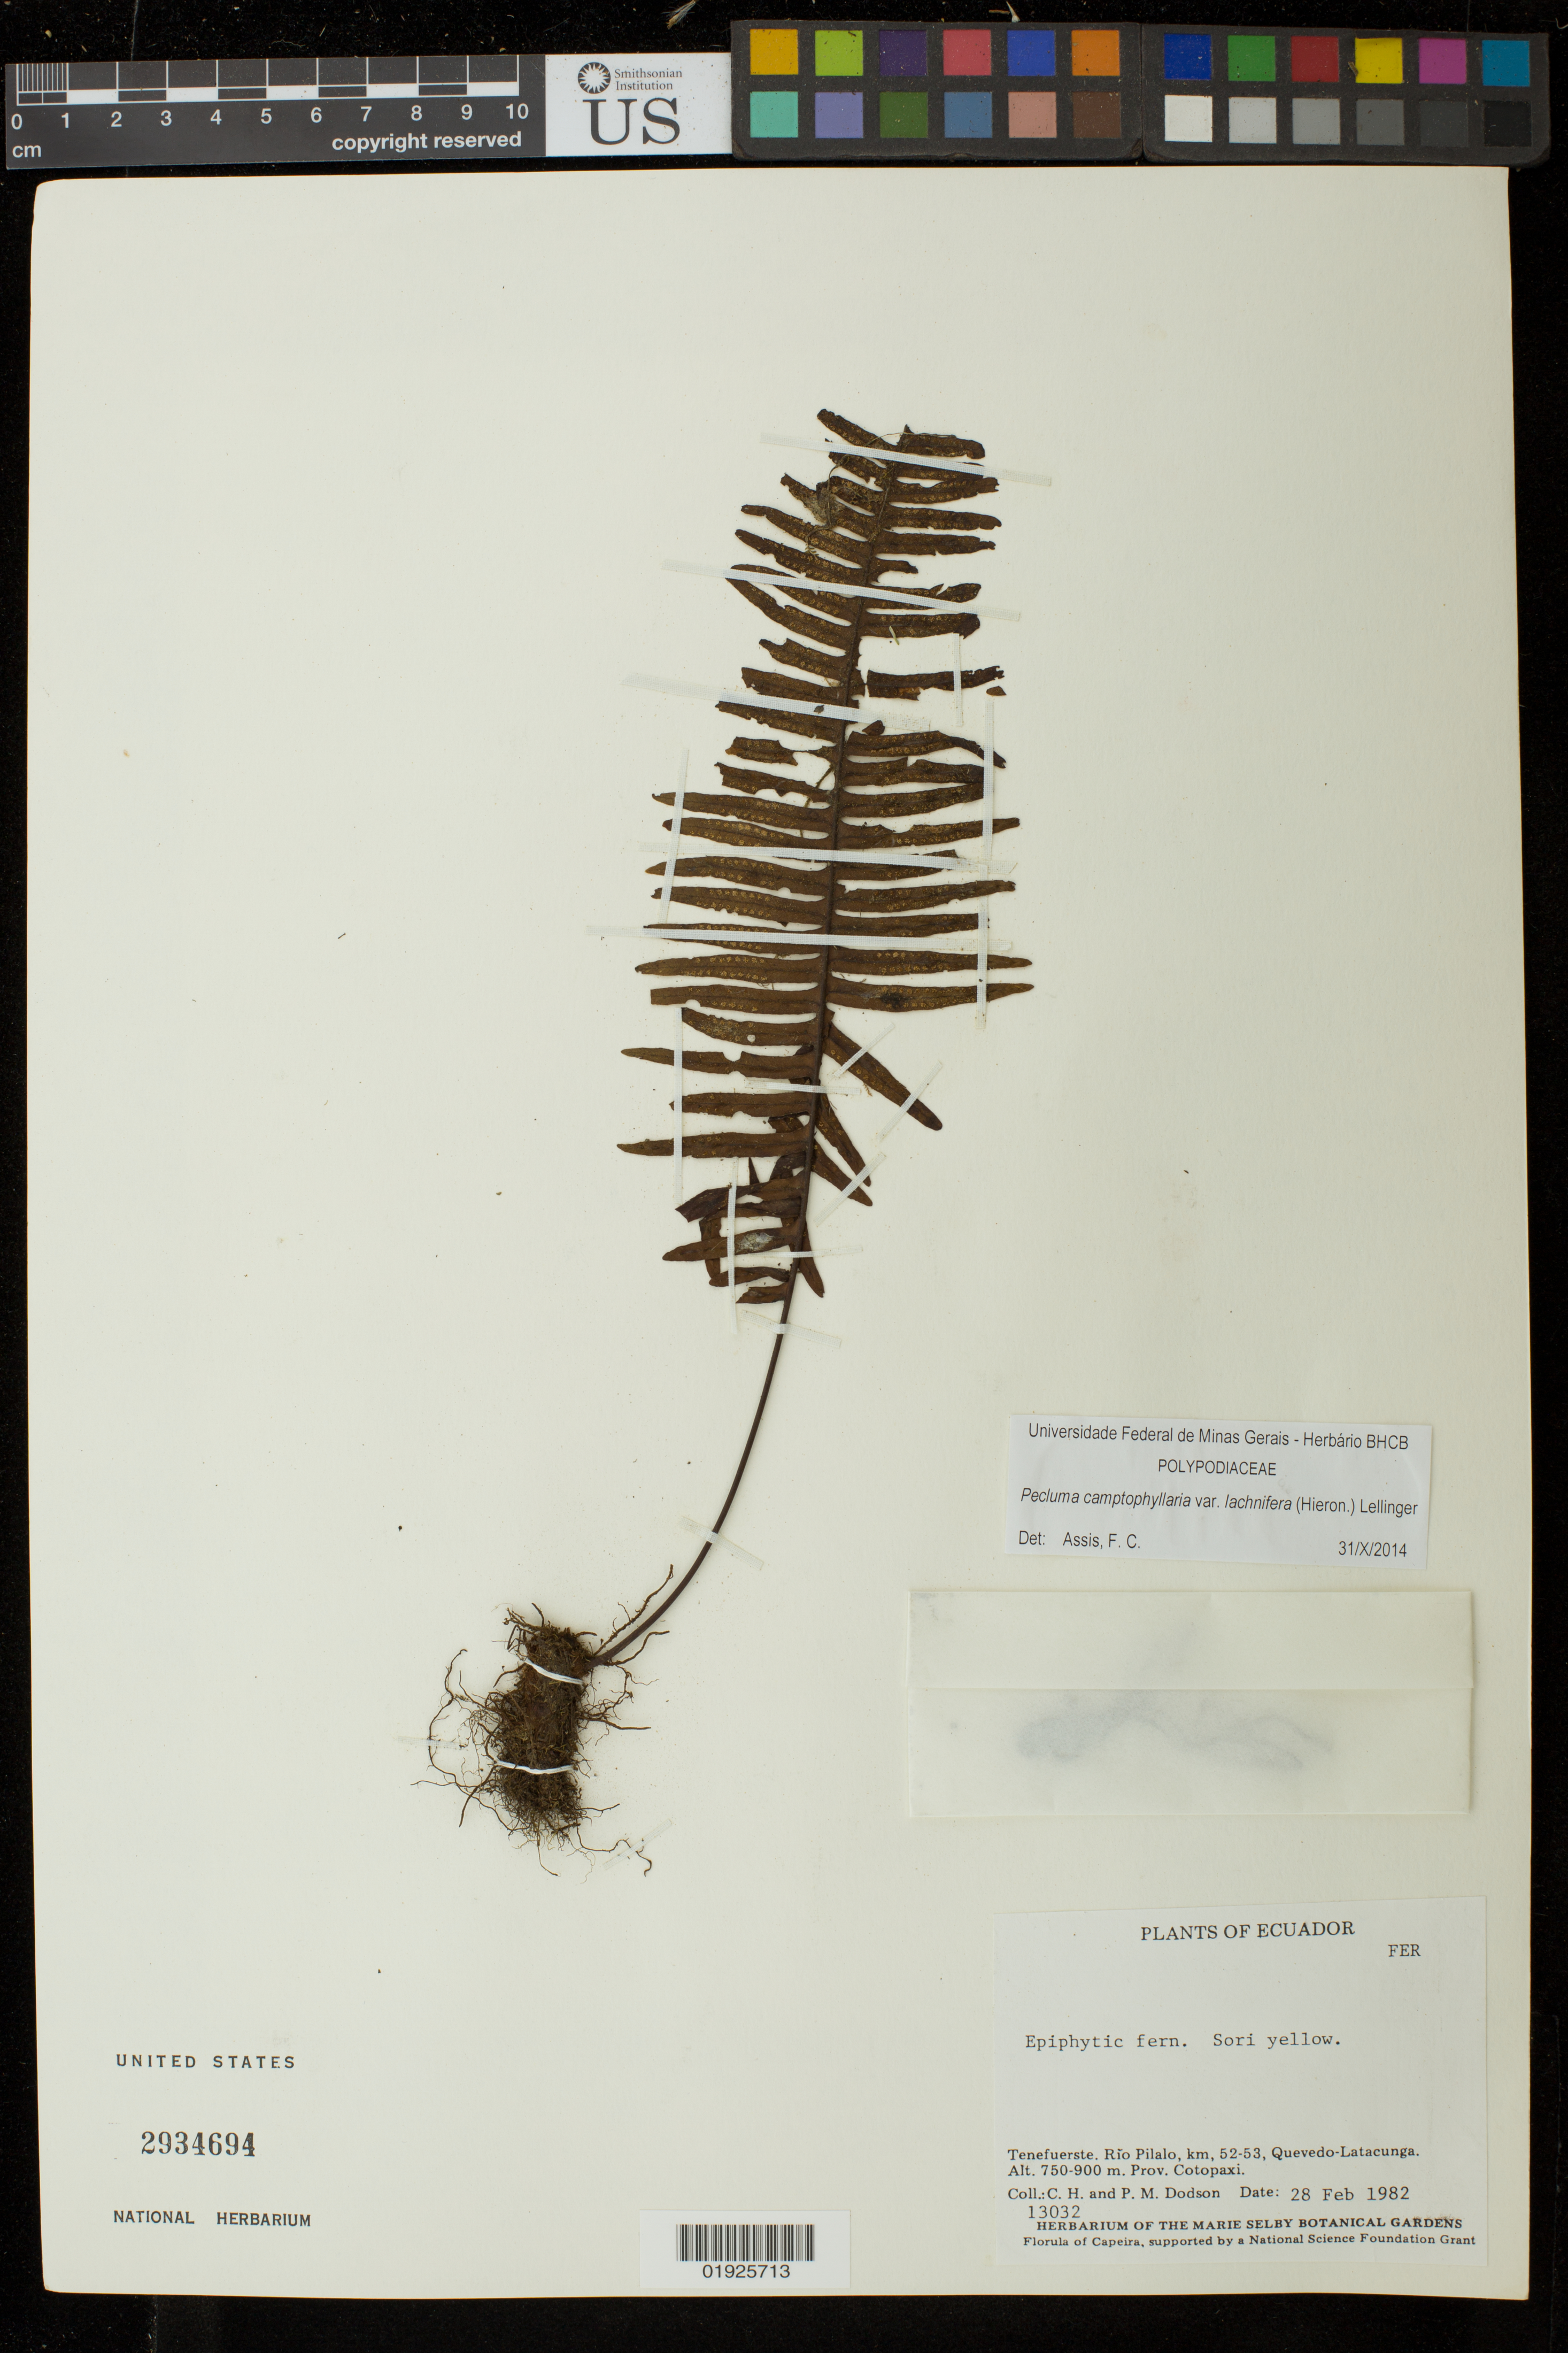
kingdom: Plantae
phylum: Tracheophyta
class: Polypodiopsida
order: Polypodiales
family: Polypodiaceae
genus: Pecluma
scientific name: Pecluma camptophyllaria var. lachnifera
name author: (Hieron.) Lellinger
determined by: Assis, F. C.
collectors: C. H. Dodson & P. M. Dodson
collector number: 13032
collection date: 1982-02-28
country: Ecuador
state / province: Cotopaxi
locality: Tenefuerste. Rio Pilalo, km 52-53, Quevedo-Latacunga.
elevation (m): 750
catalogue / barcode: US 2934694